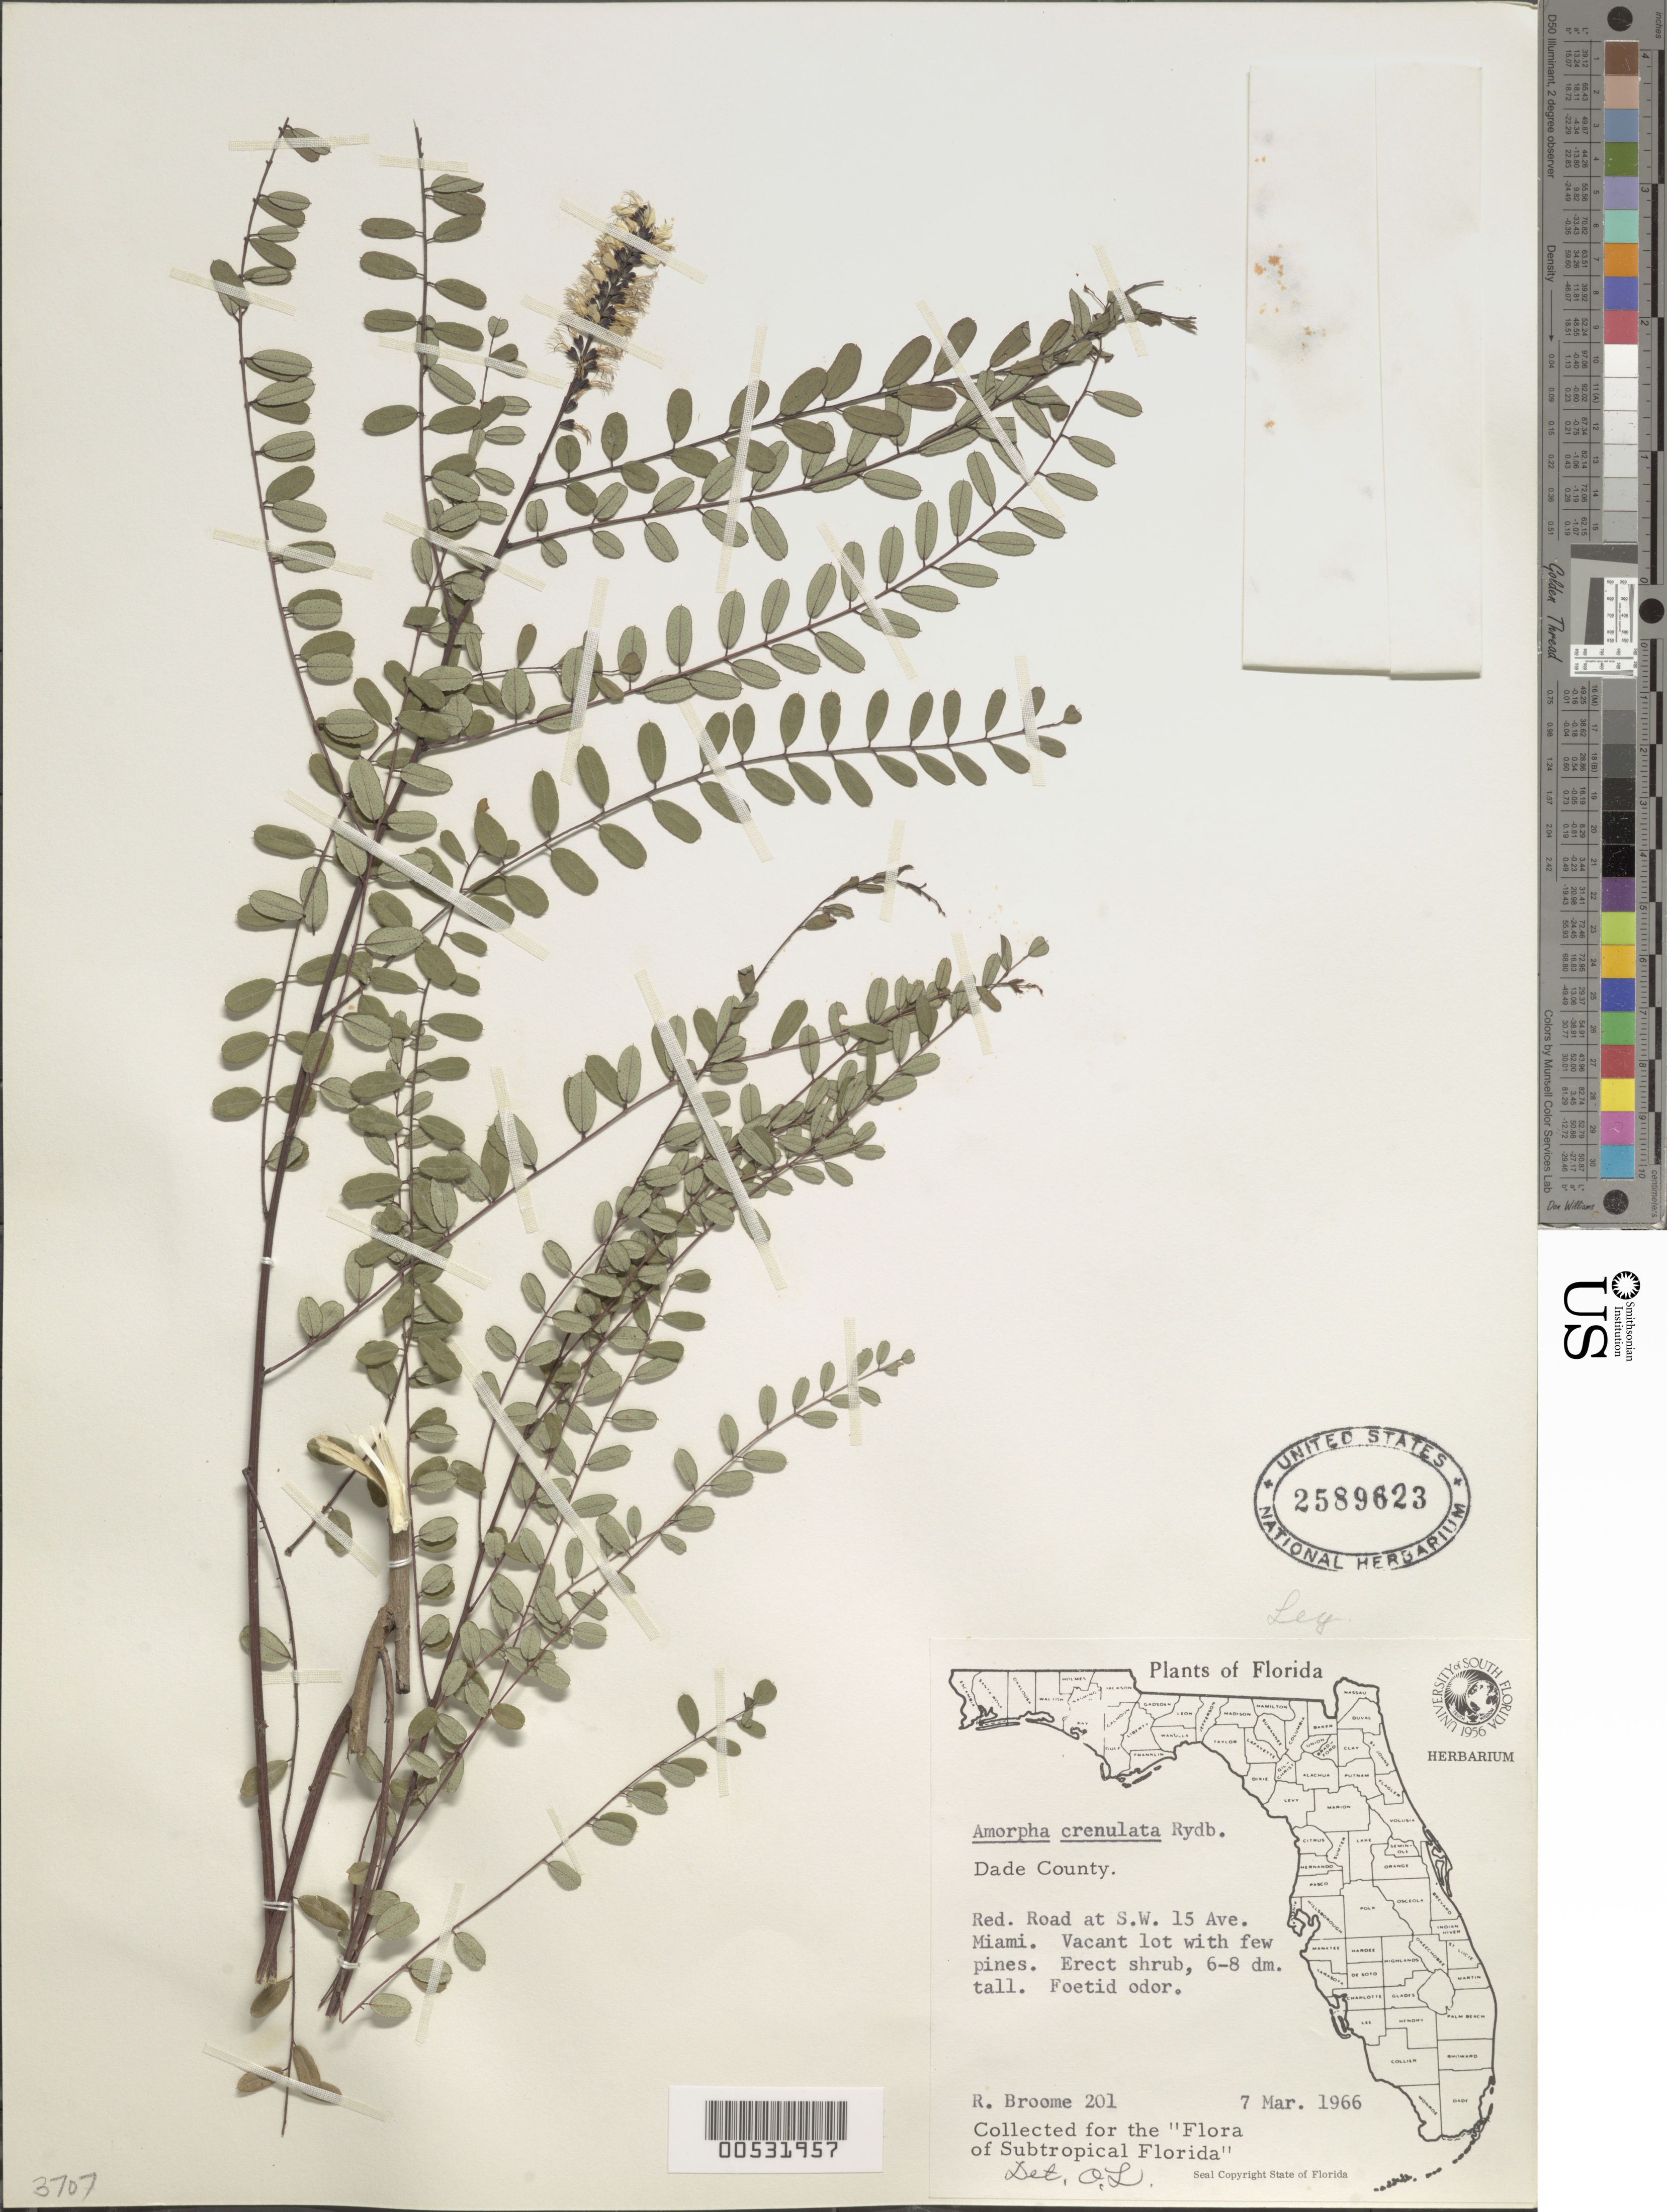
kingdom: Plantae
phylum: Tracheophyta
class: Magnoliopsida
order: Fabales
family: Fabaceae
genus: Amorpha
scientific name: Amorpha crenulata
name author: Rydb.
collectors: C. R. Broome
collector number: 201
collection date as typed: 07 Mar 1966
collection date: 1966-03-07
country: United States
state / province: Florida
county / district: Dade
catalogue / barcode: US 2589623